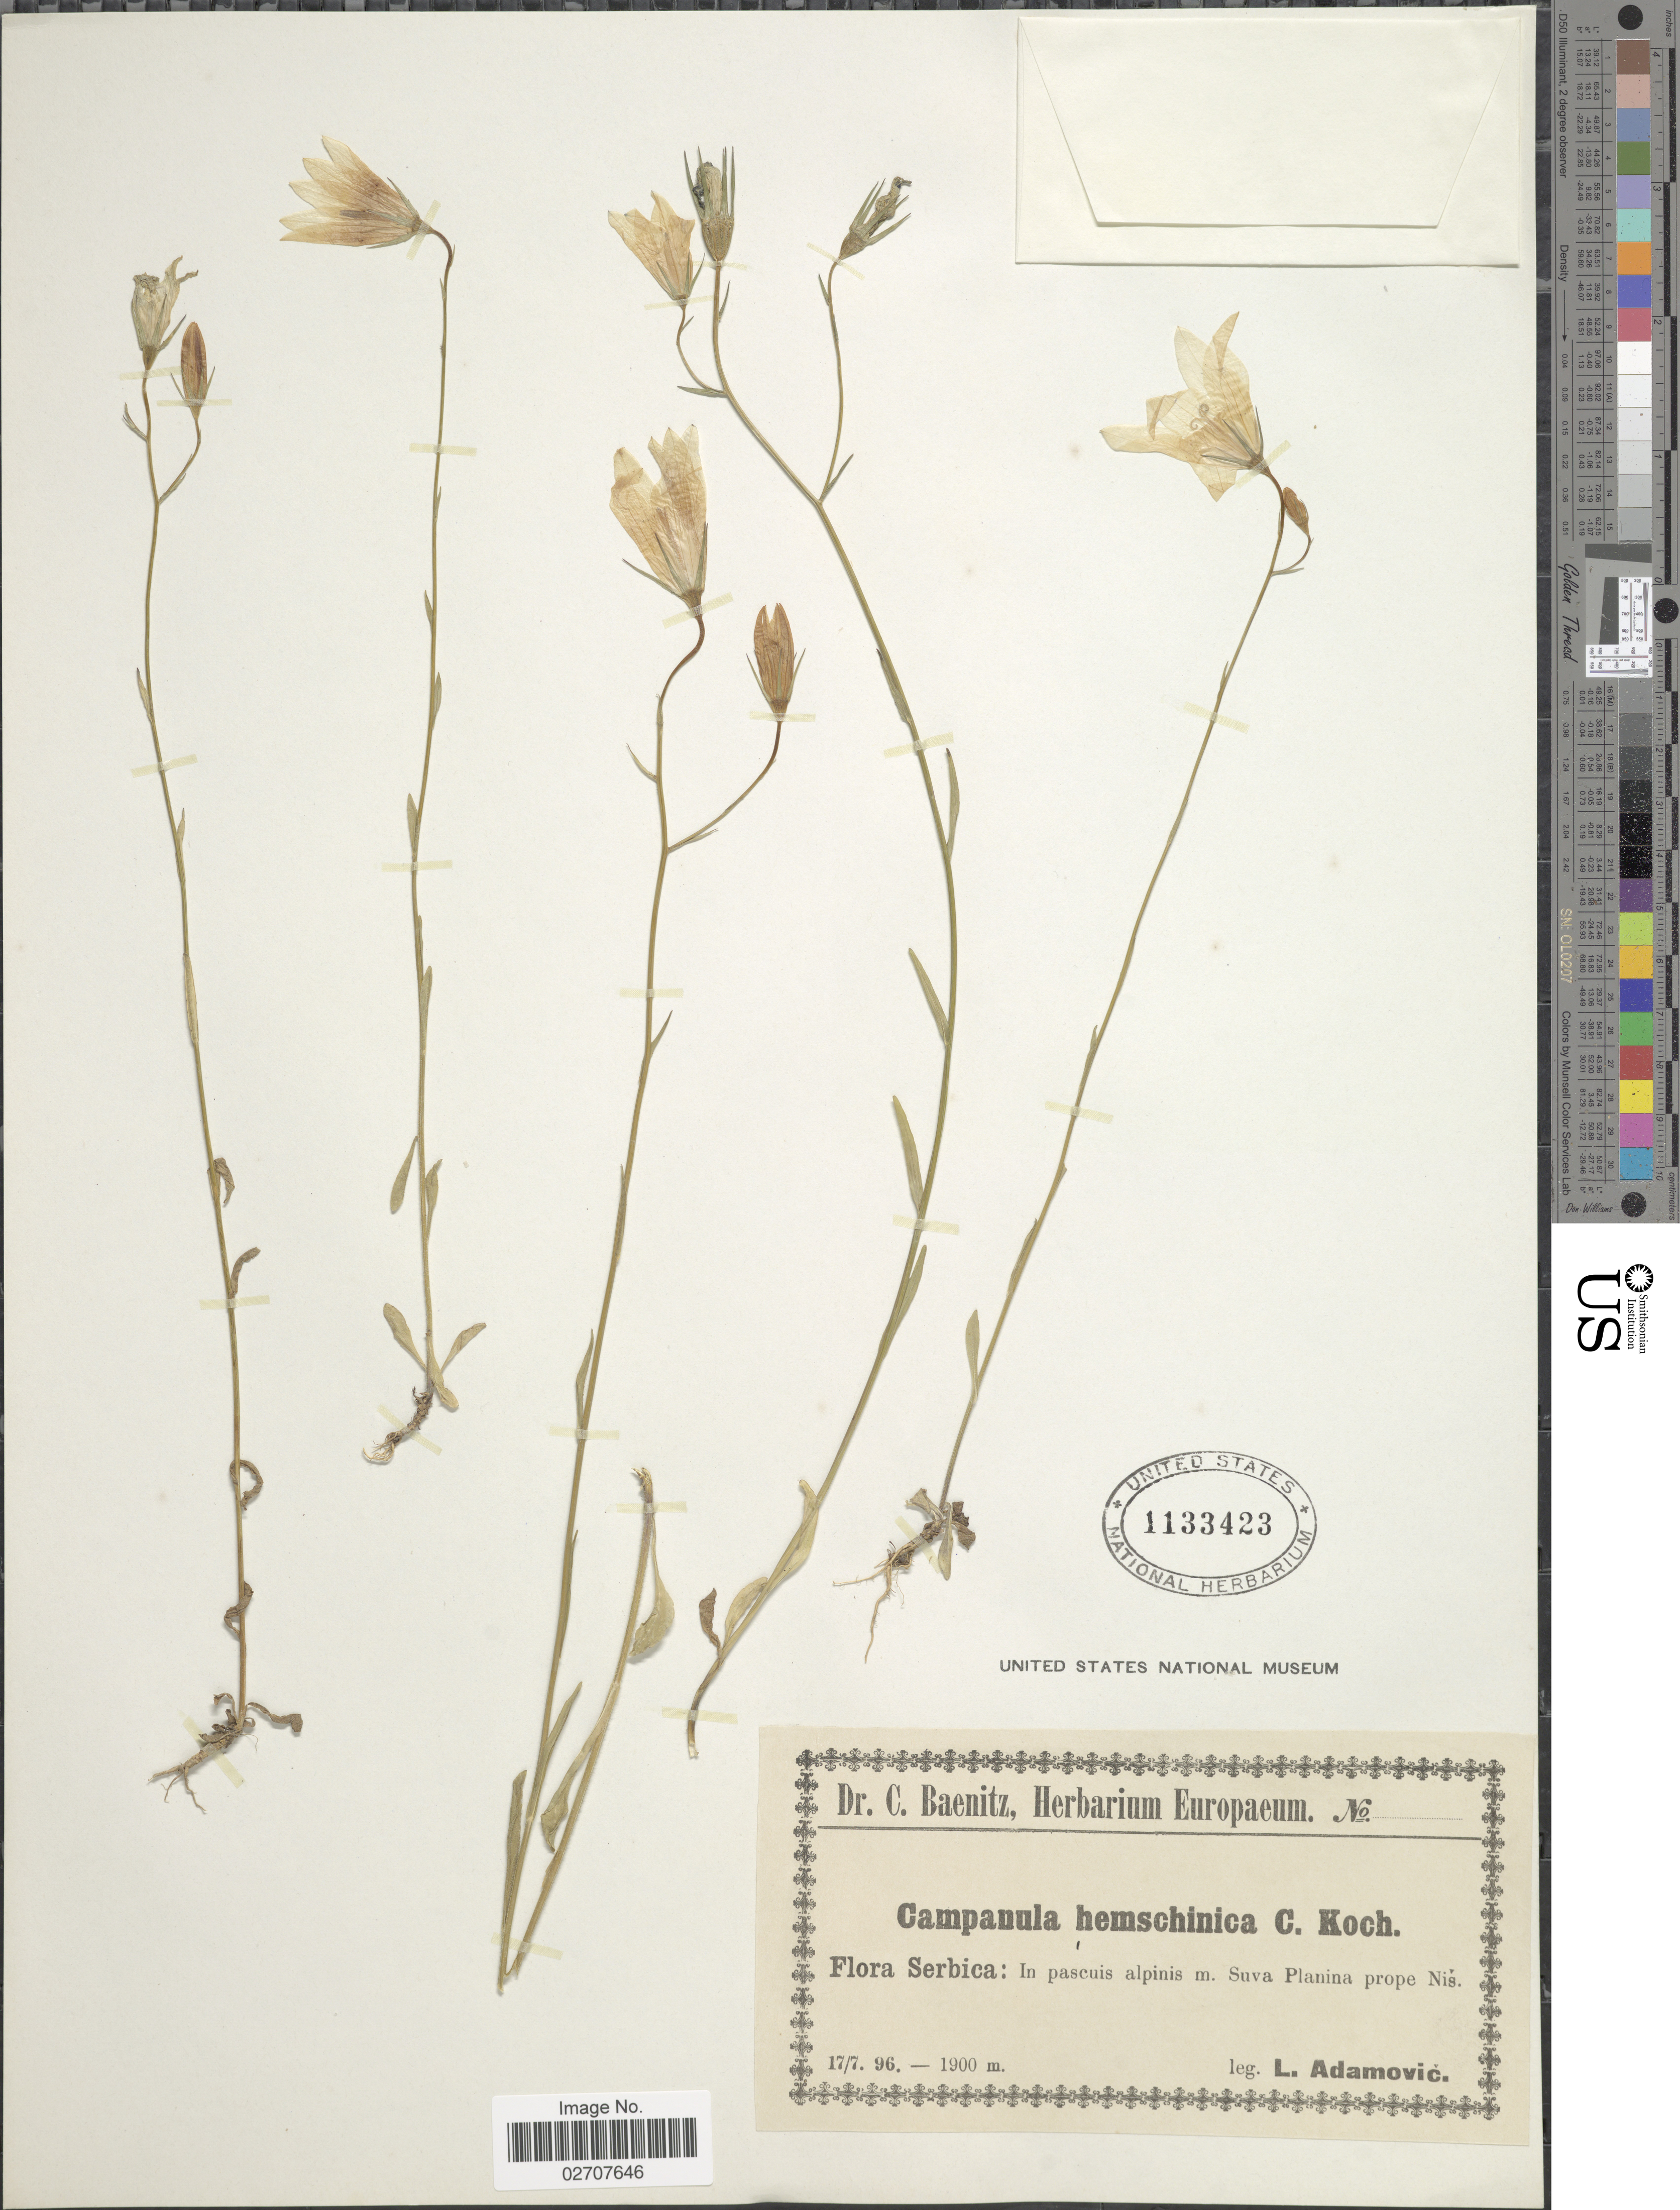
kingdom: Plantae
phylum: Tracheophyta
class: Magnoliopsida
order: Asterales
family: Campanulaceae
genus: Campanula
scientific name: Campanula hemschinica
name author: K. Koch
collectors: L. Adamović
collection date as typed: Transcribed d/m/y: 17/7/96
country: Serbia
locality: Serbica: In pascuis alpinis m. Suva Planina prope Nis.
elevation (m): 1900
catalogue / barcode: US 1133423